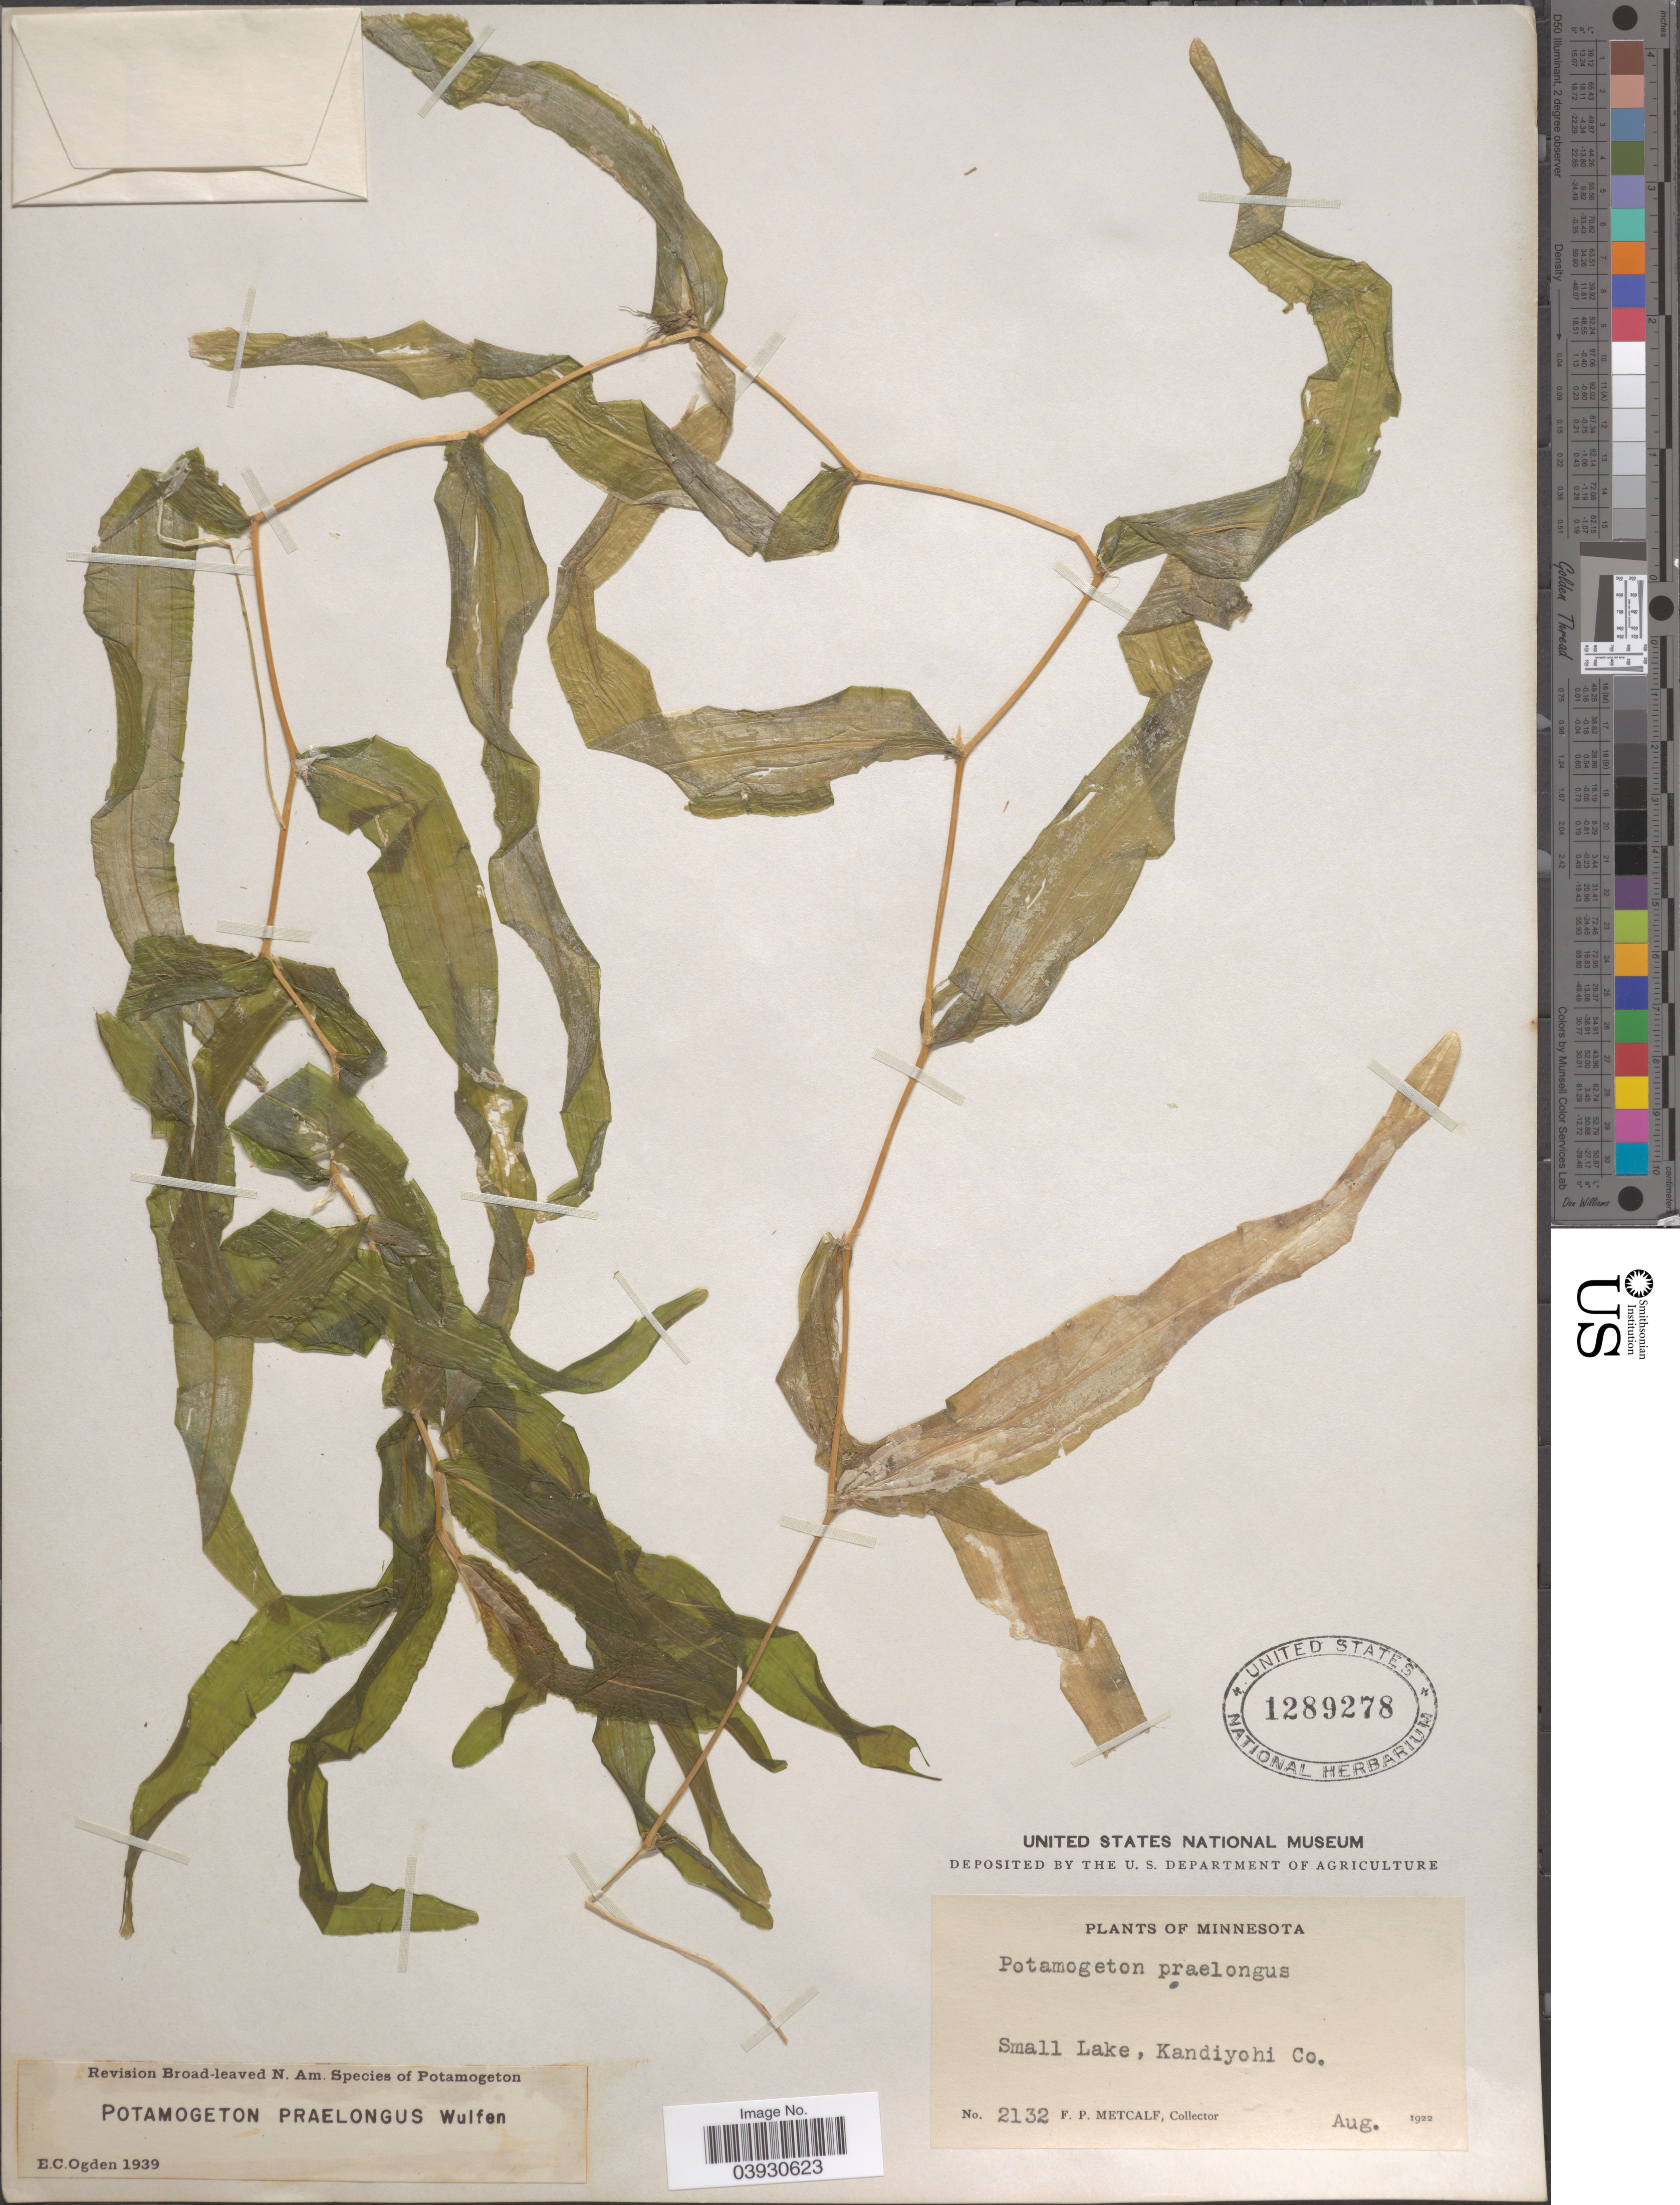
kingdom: Plantae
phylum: Tracheophyta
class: Liliopsida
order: Alismatales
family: Potamogetonaceae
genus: Potamogeton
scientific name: Potamogeton praelongus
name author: Wulfen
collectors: F. Metcalf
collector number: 2132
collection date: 1922-08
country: United States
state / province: Minnesota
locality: Small Lake, Kandiyohi Co.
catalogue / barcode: US 1289278